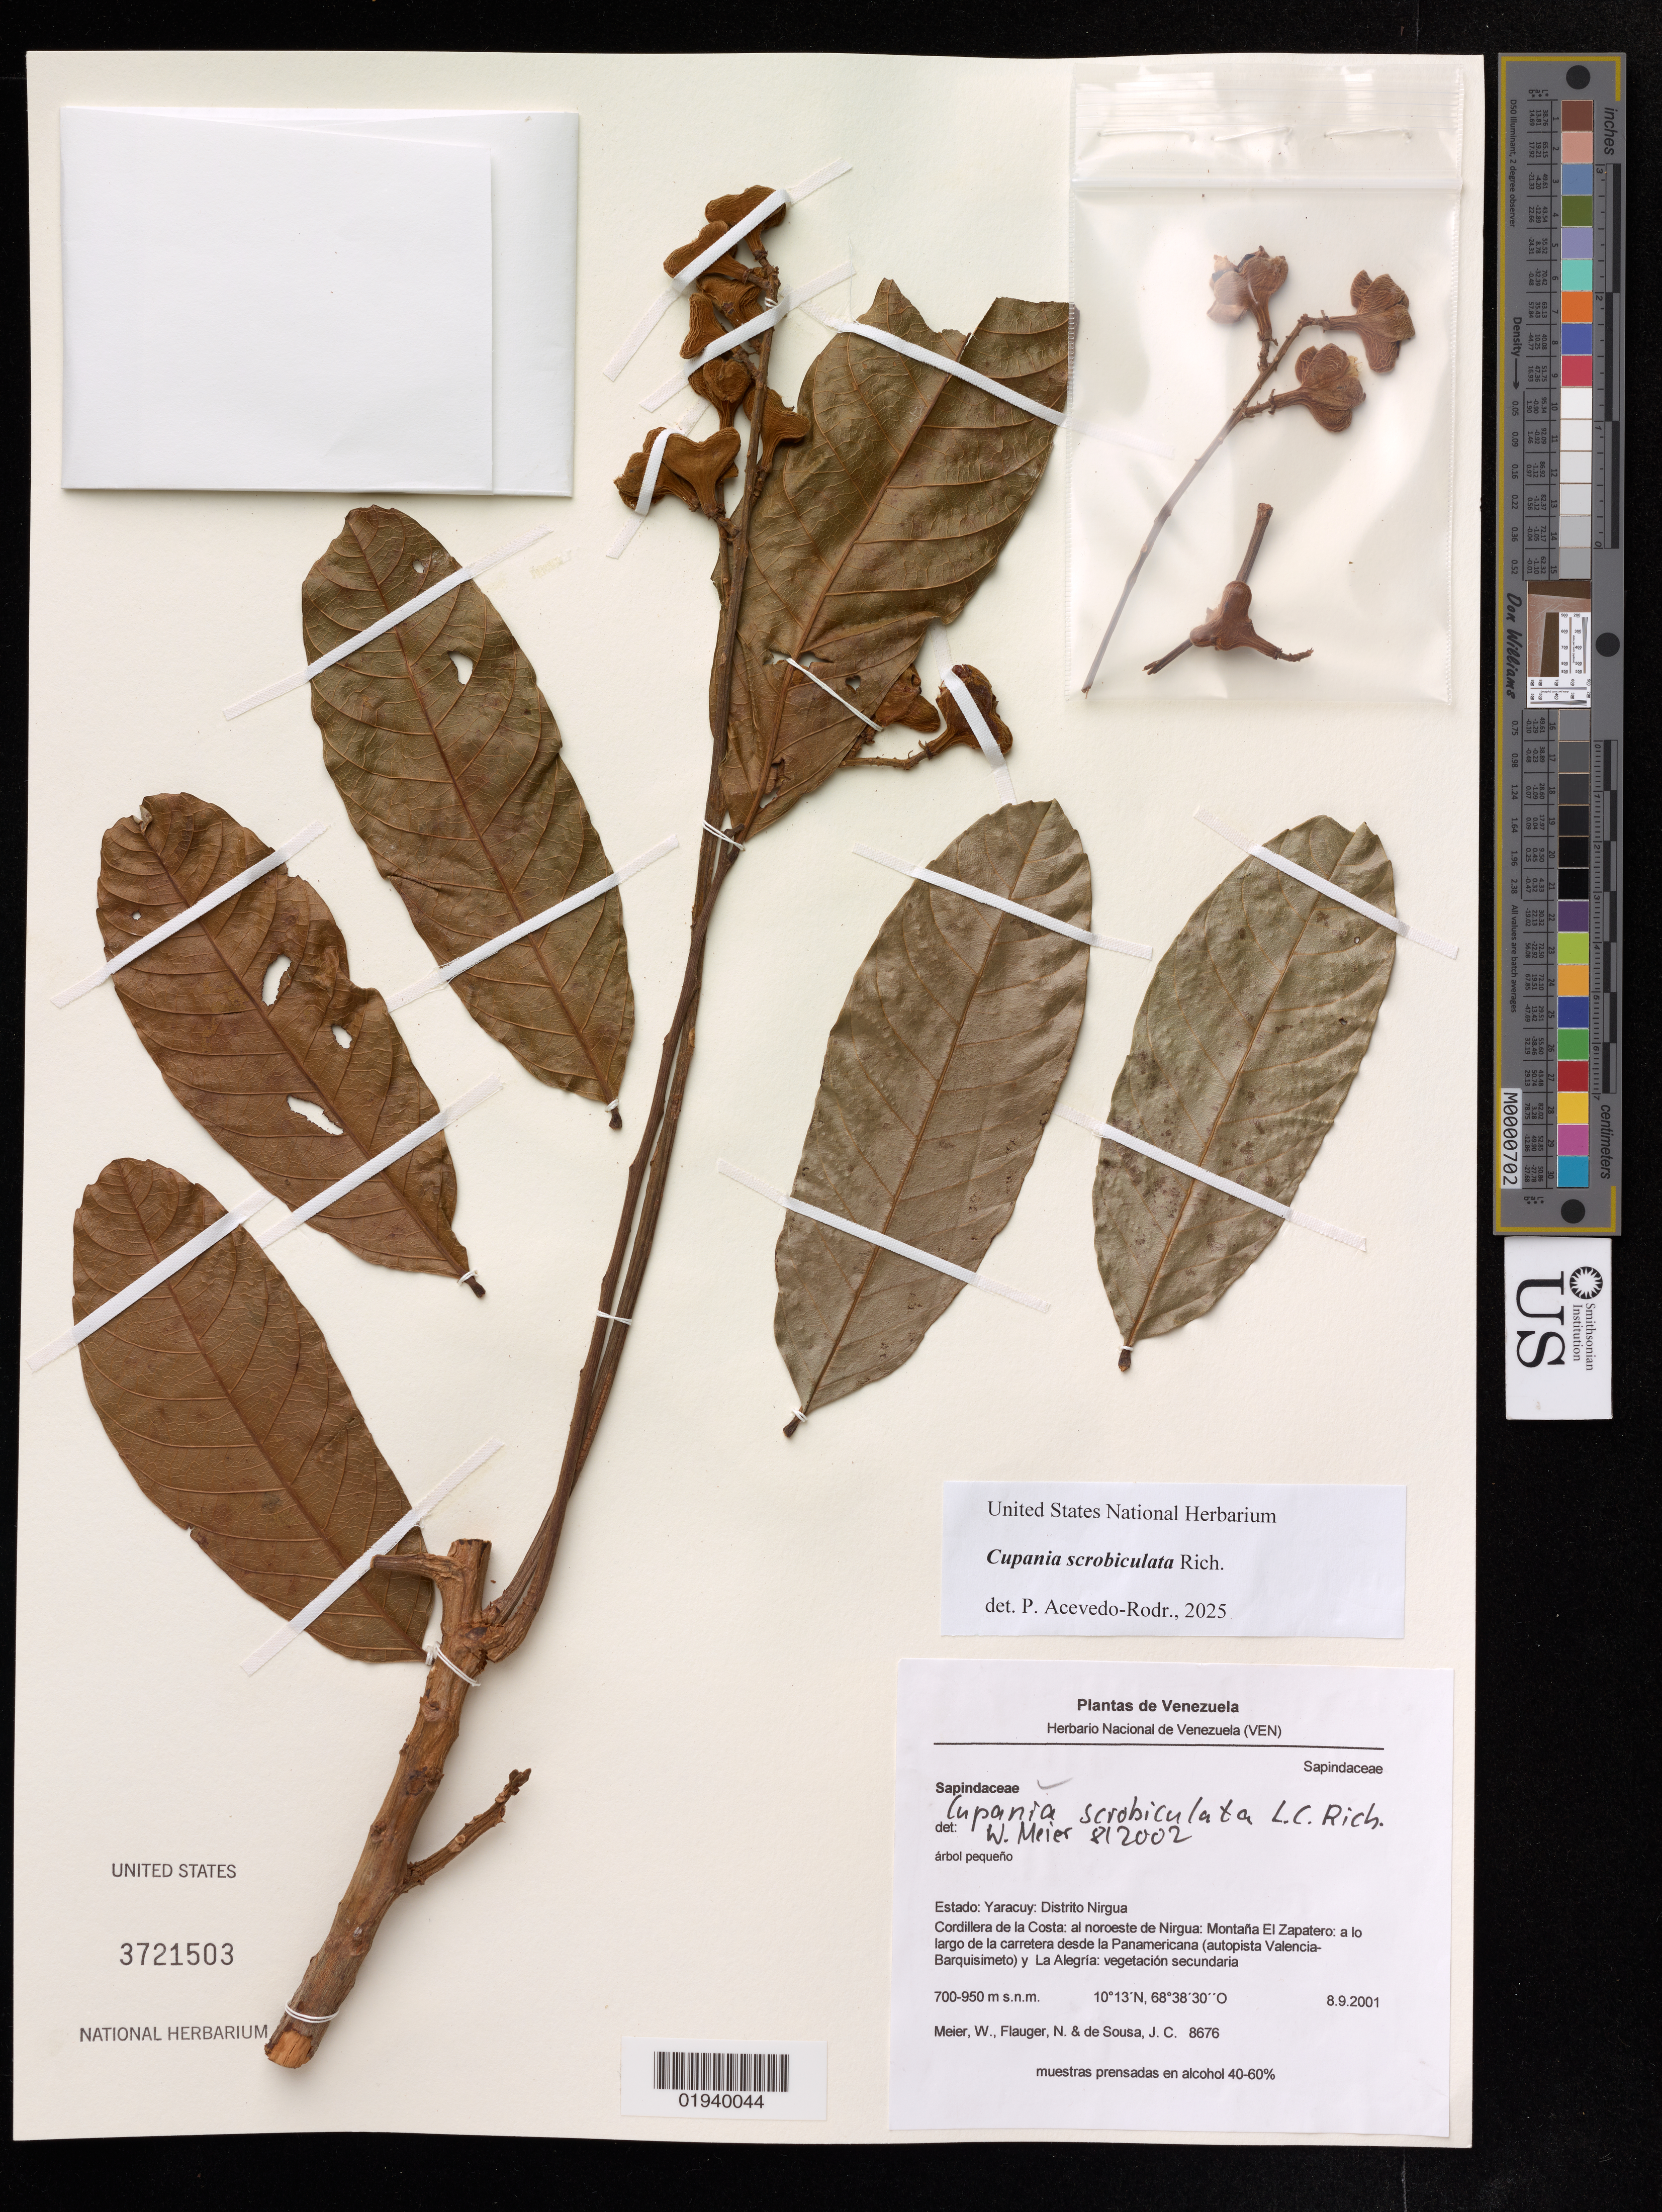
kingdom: Plantae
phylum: Tracheophyta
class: Magnoliopsida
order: Sapindales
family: Sapindaceae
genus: Cupania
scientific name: Cupania scrobiculata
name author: Rich.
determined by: Acevedo-Rodriguez, P., (US), Smithsonian Institution - National Museum of Natural History (UNITED STATES)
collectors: W. Meier, N. Flauger & J. de Sousa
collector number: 8676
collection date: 2001-08-08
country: Venezuela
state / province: Yaracuy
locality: Distrito Nirgua. Cordillera de la Costa; al noroeste de Nirgua; Montaña El Zapatero; a lo largo de la carretera desde la Panamericana (Autopista Valencia-Barquisimeto) y La Alegría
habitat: Vegetación secundaria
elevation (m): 700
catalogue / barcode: US 3721503